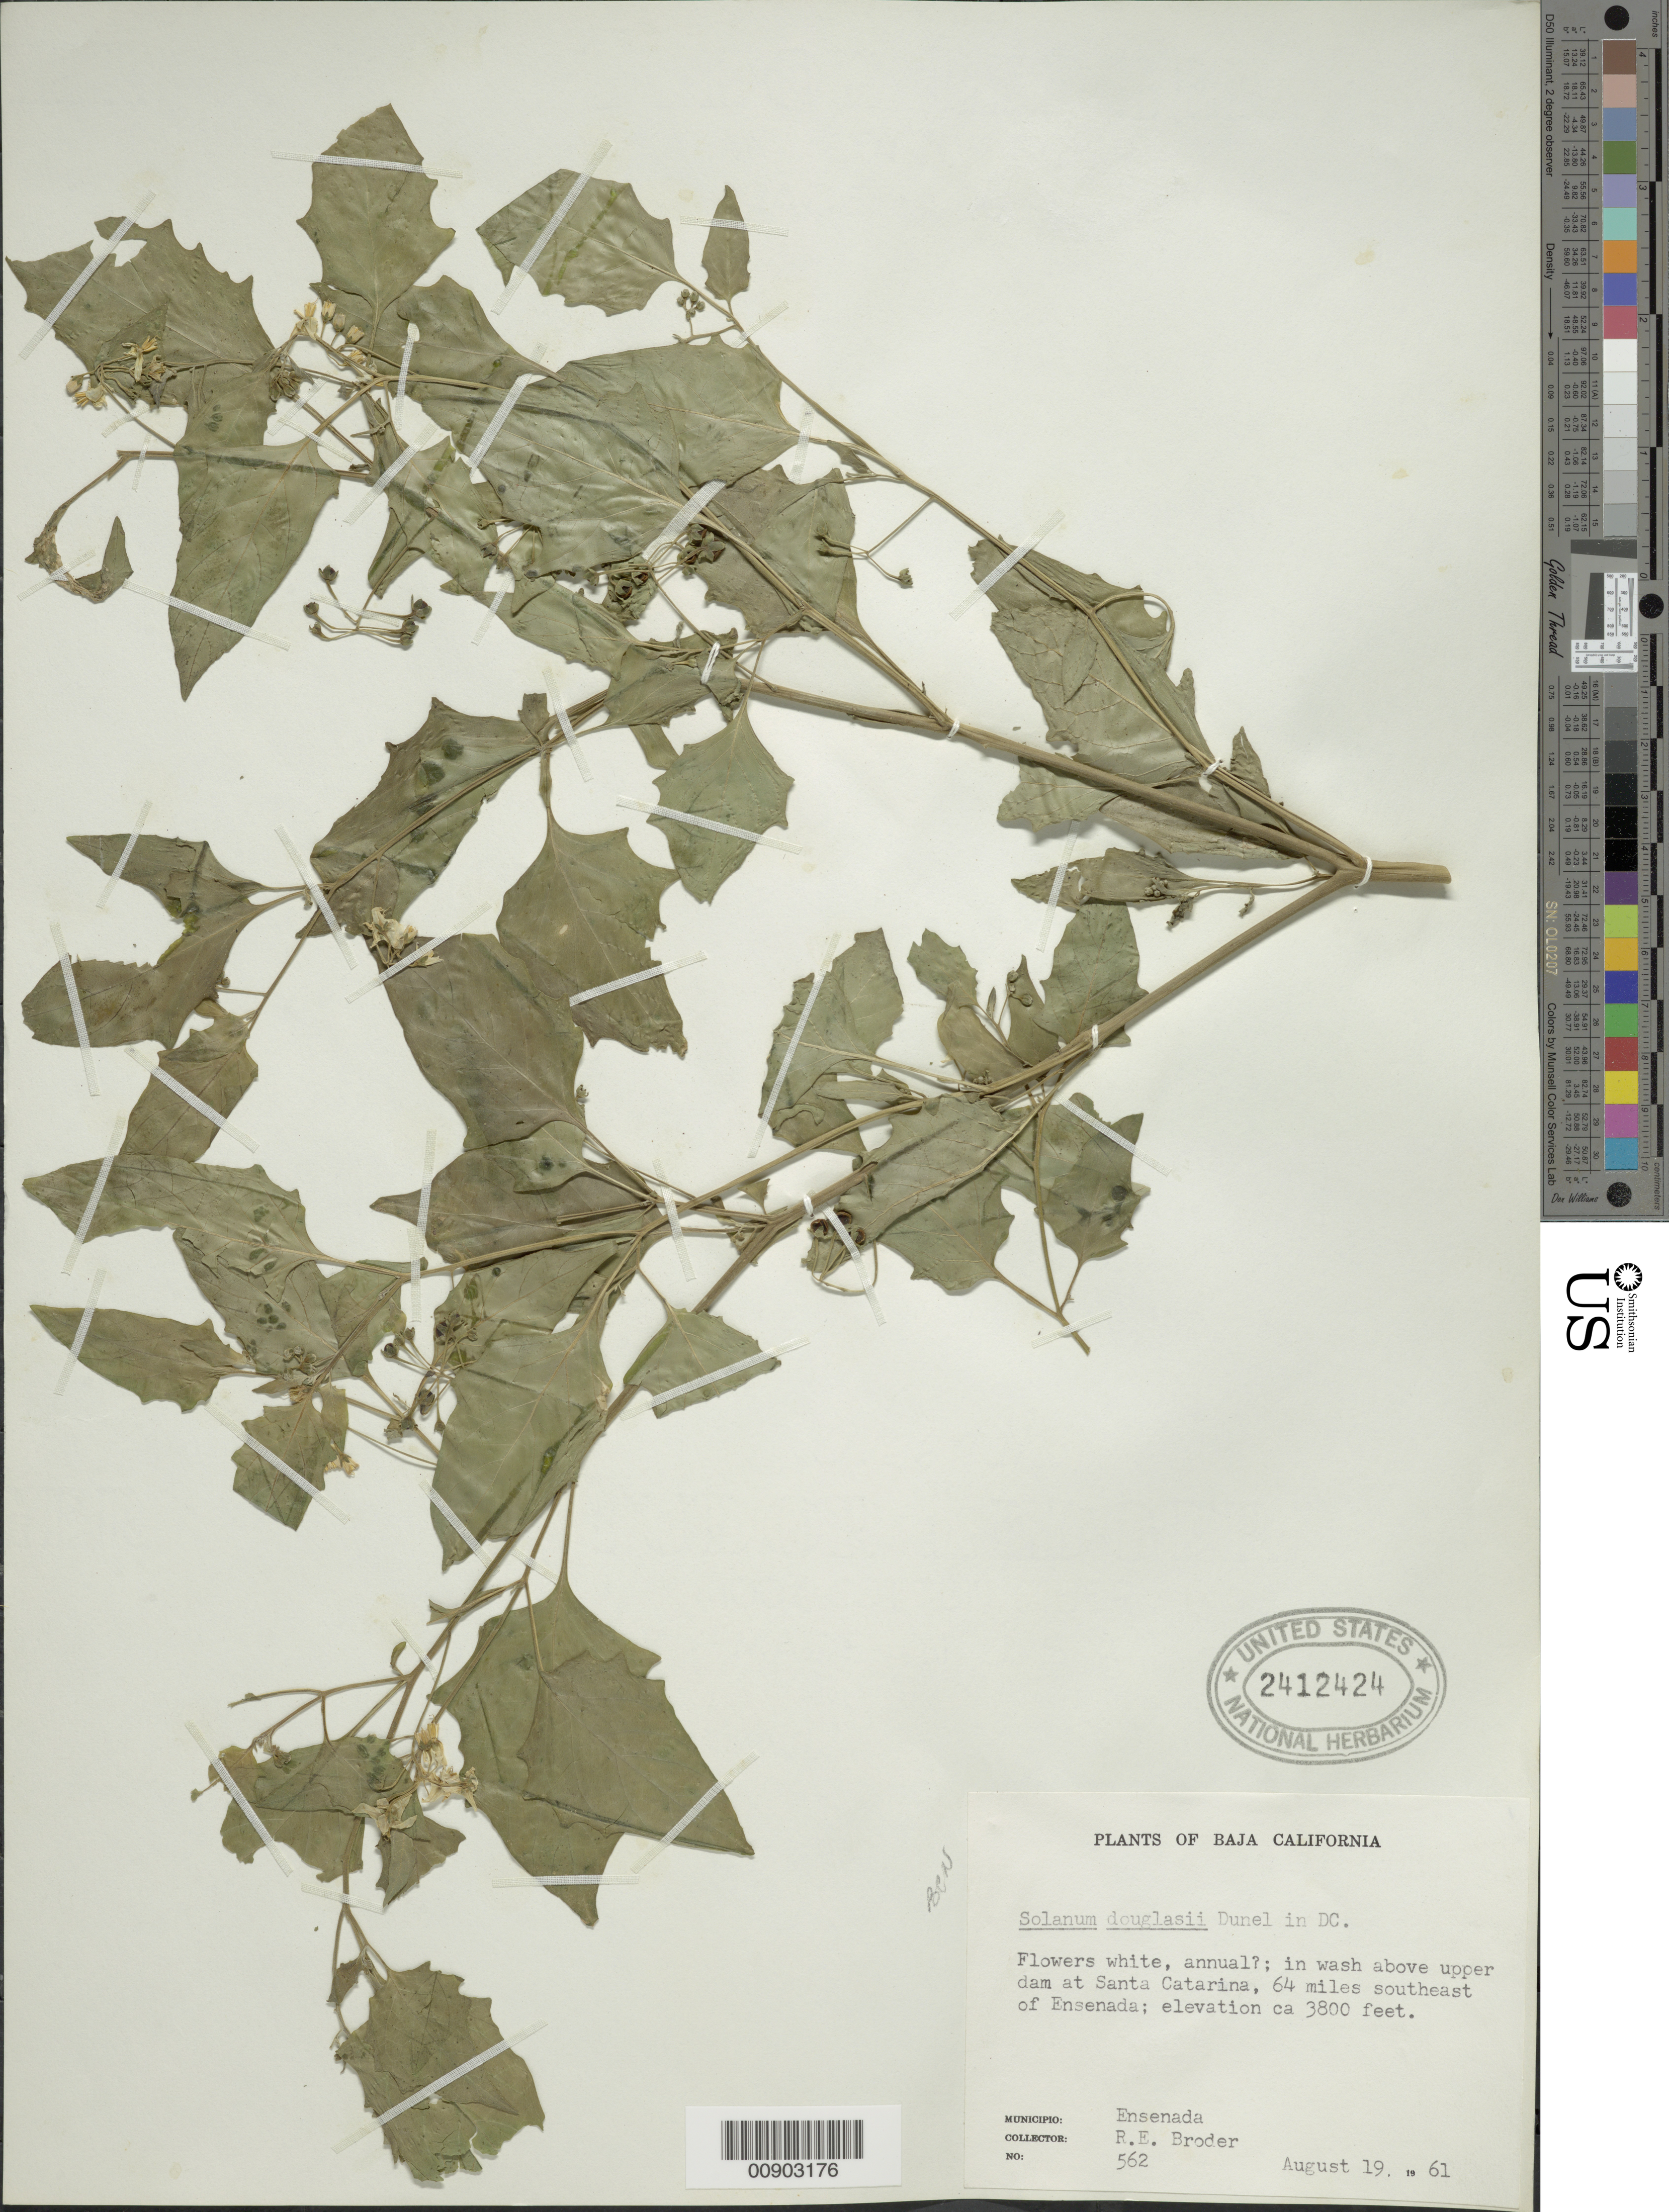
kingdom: Plantae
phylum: Tracheophyta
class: Magnoliopsida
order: Solanales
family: Solanaceae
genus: Solanum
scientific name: Solanum douglasii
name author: Dunal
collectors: R. Broder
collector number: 562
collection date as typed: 19 Aug 1961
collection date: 1961-08-19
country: Mexico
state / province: Baja California Norte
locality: In wash above upper dam at Santa Catarina, 64 miles southeast of Ensenada, Baja California.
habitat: In wash.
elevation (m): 1158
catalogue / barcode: US 2412424